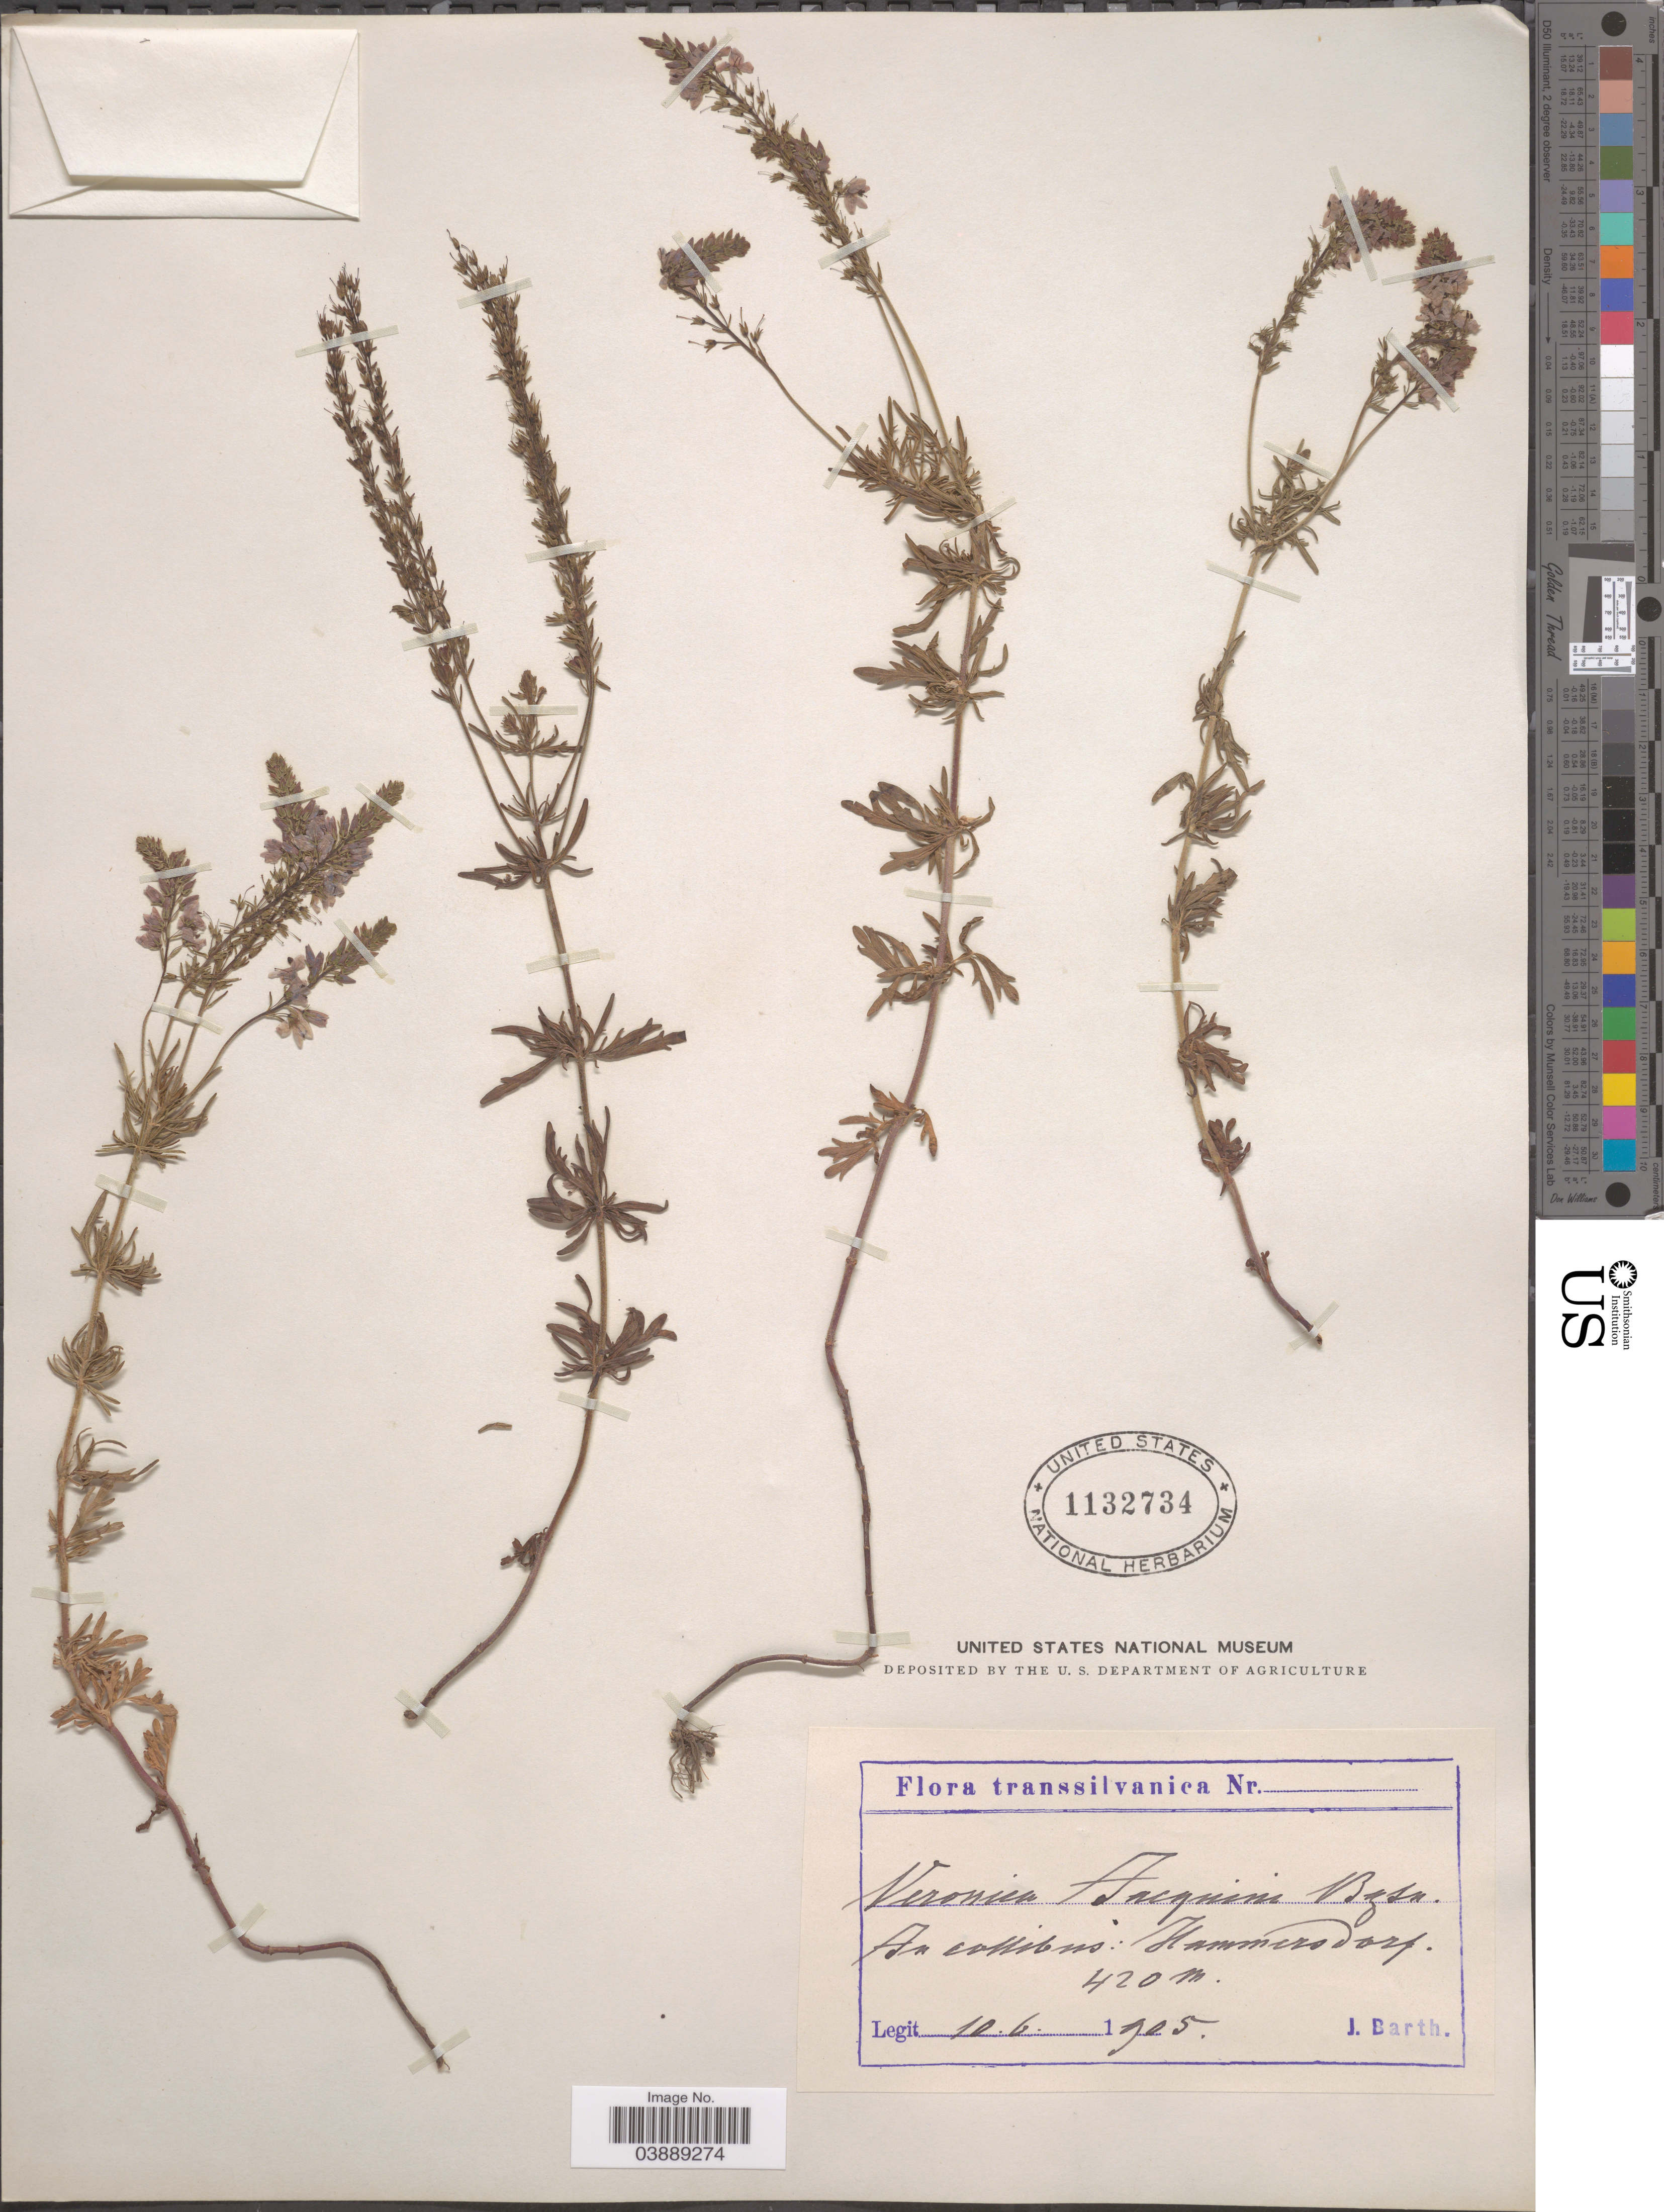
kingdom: Plantae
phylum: Tracheophyta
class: Magnoliopsida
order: Lamiales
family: Plantaginaceae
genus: Veronica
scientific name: Veronica jacquinii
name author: Baumg.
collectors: J. Barth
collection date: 1905-06-10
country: Romania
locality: Transsilvanica. In collibus: Hammersdorp.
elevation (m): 420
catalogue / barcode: US 1132734